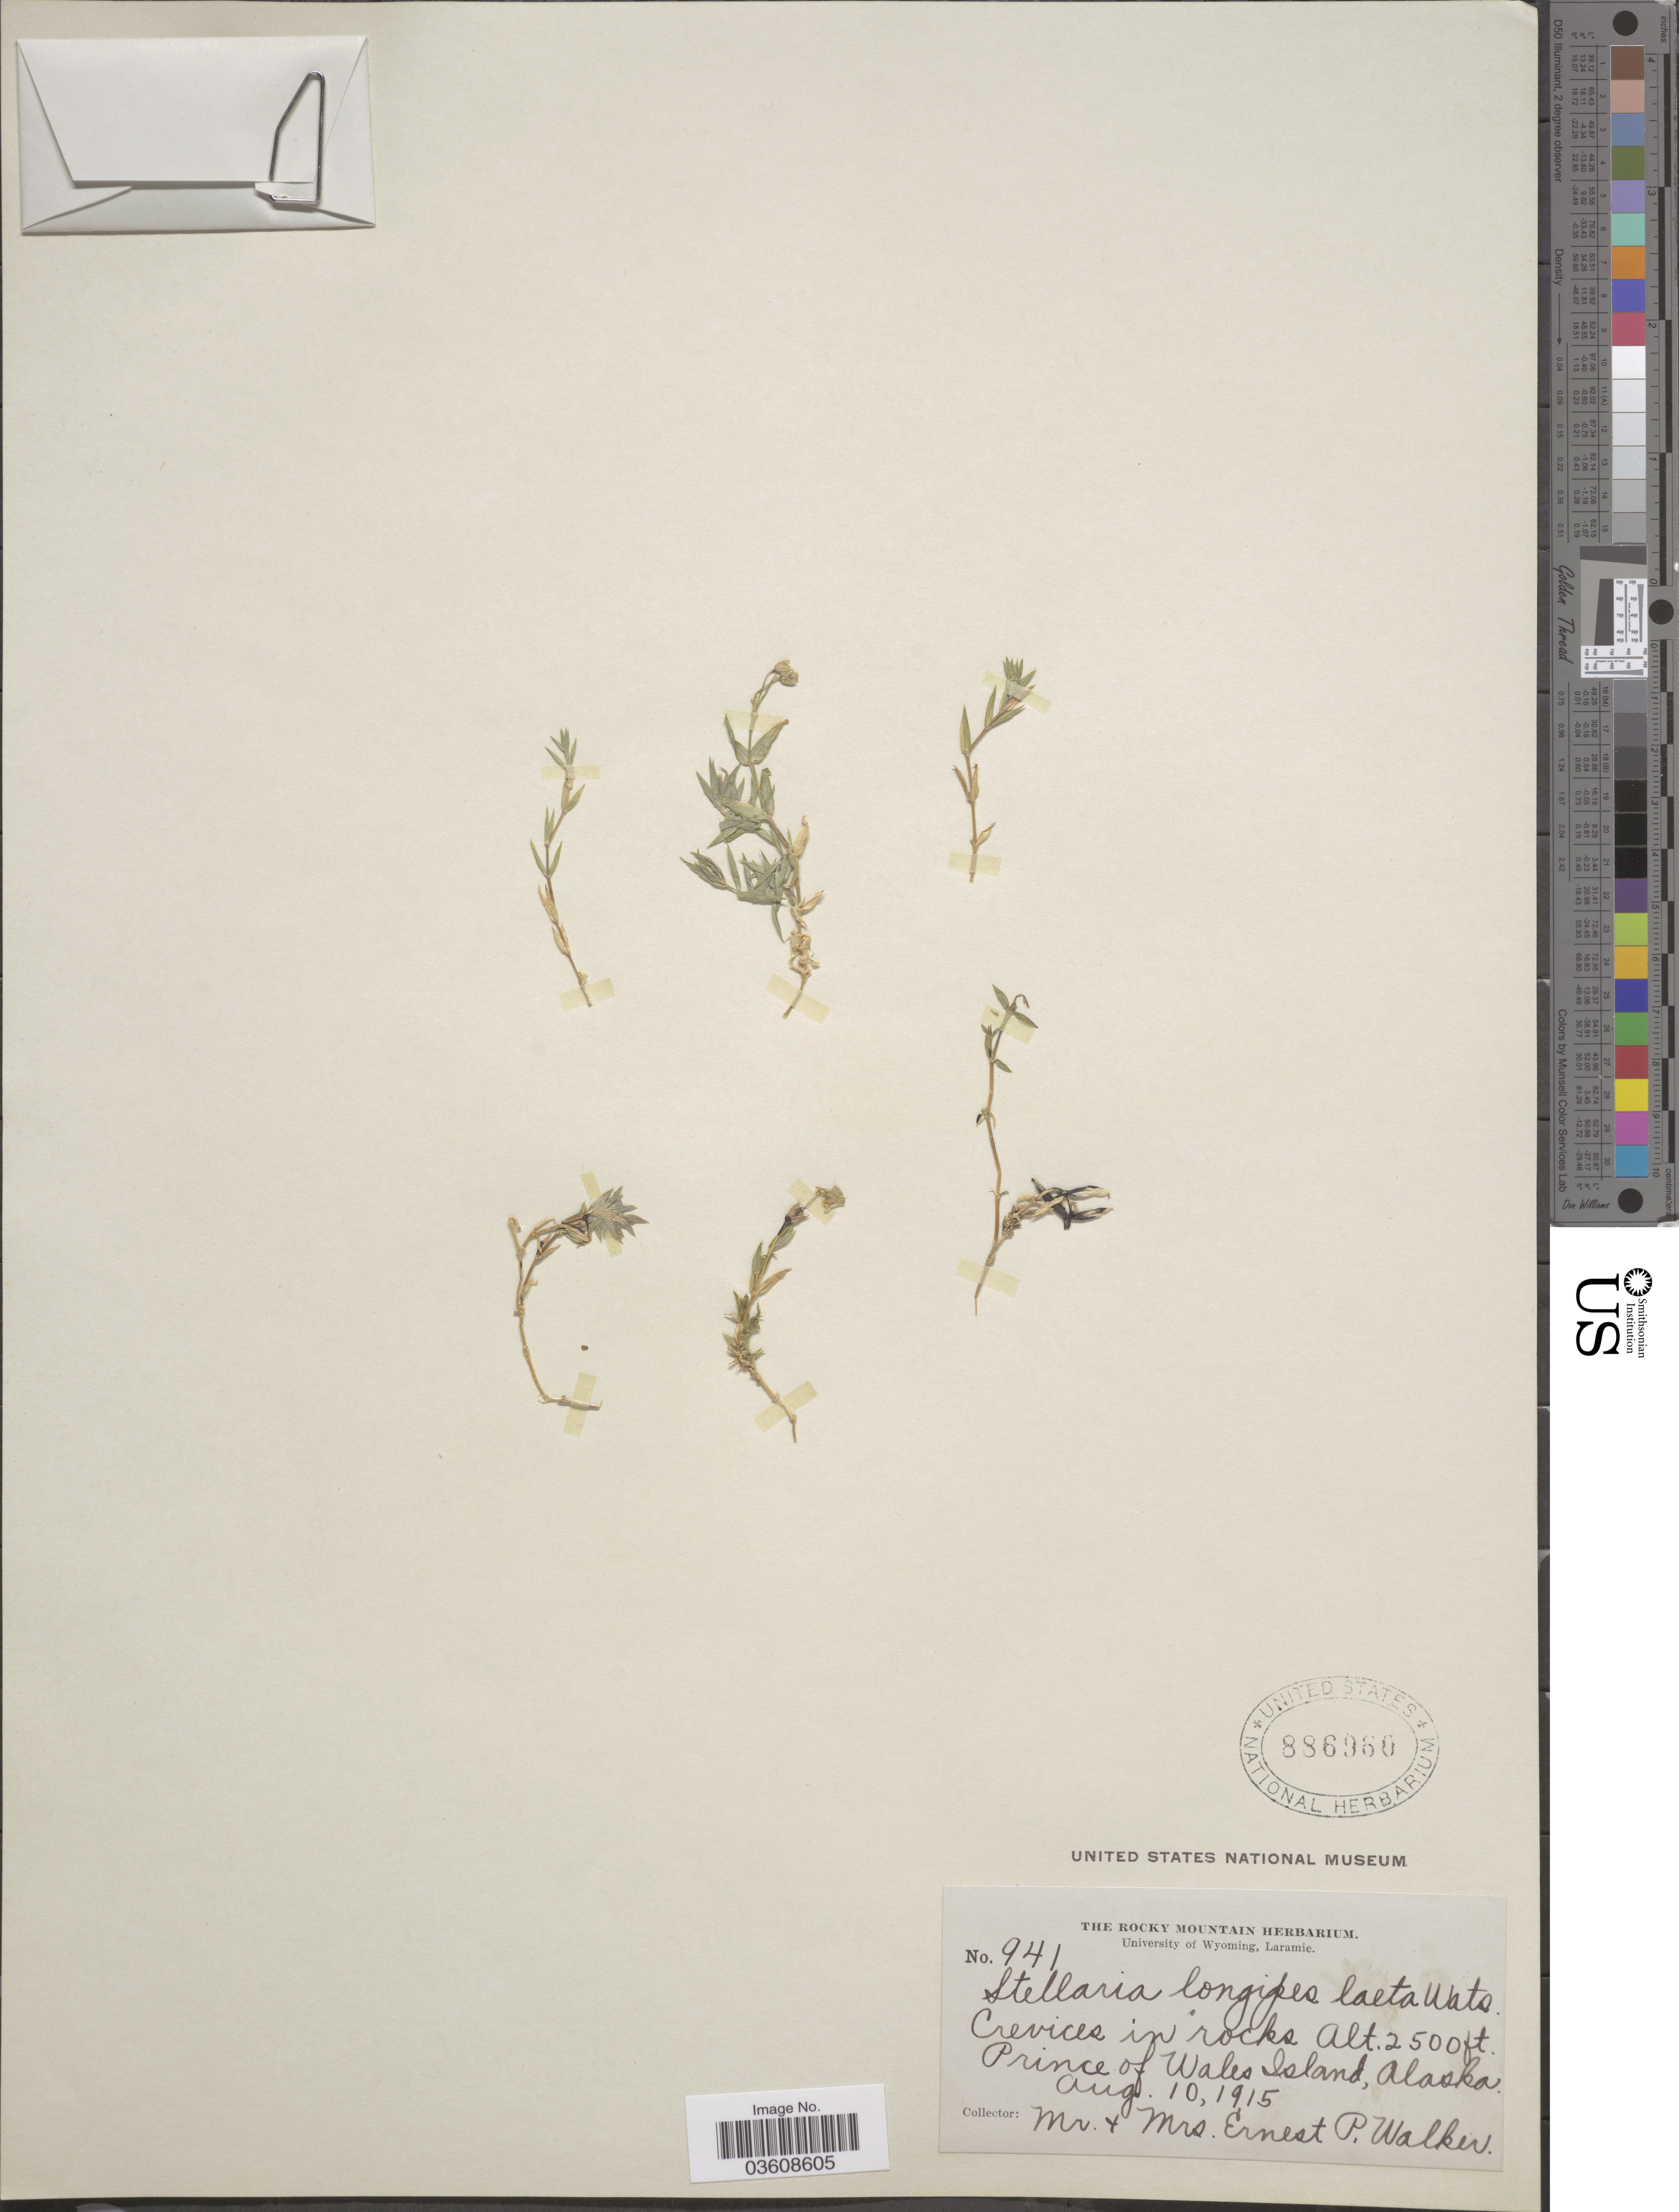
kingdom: Plantae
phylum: Tracheophyta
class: Magnoliopsida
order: Caryophyllales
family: Caryophyllaceae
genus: Stellaria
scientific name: Stellaria longipes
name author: Goldie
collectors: E. P. Walker & E. Walker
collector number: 941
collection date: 1915-08-10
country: United States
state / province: Alaska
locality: Prince of Wales Island.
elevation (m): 762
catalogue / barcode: US 886960